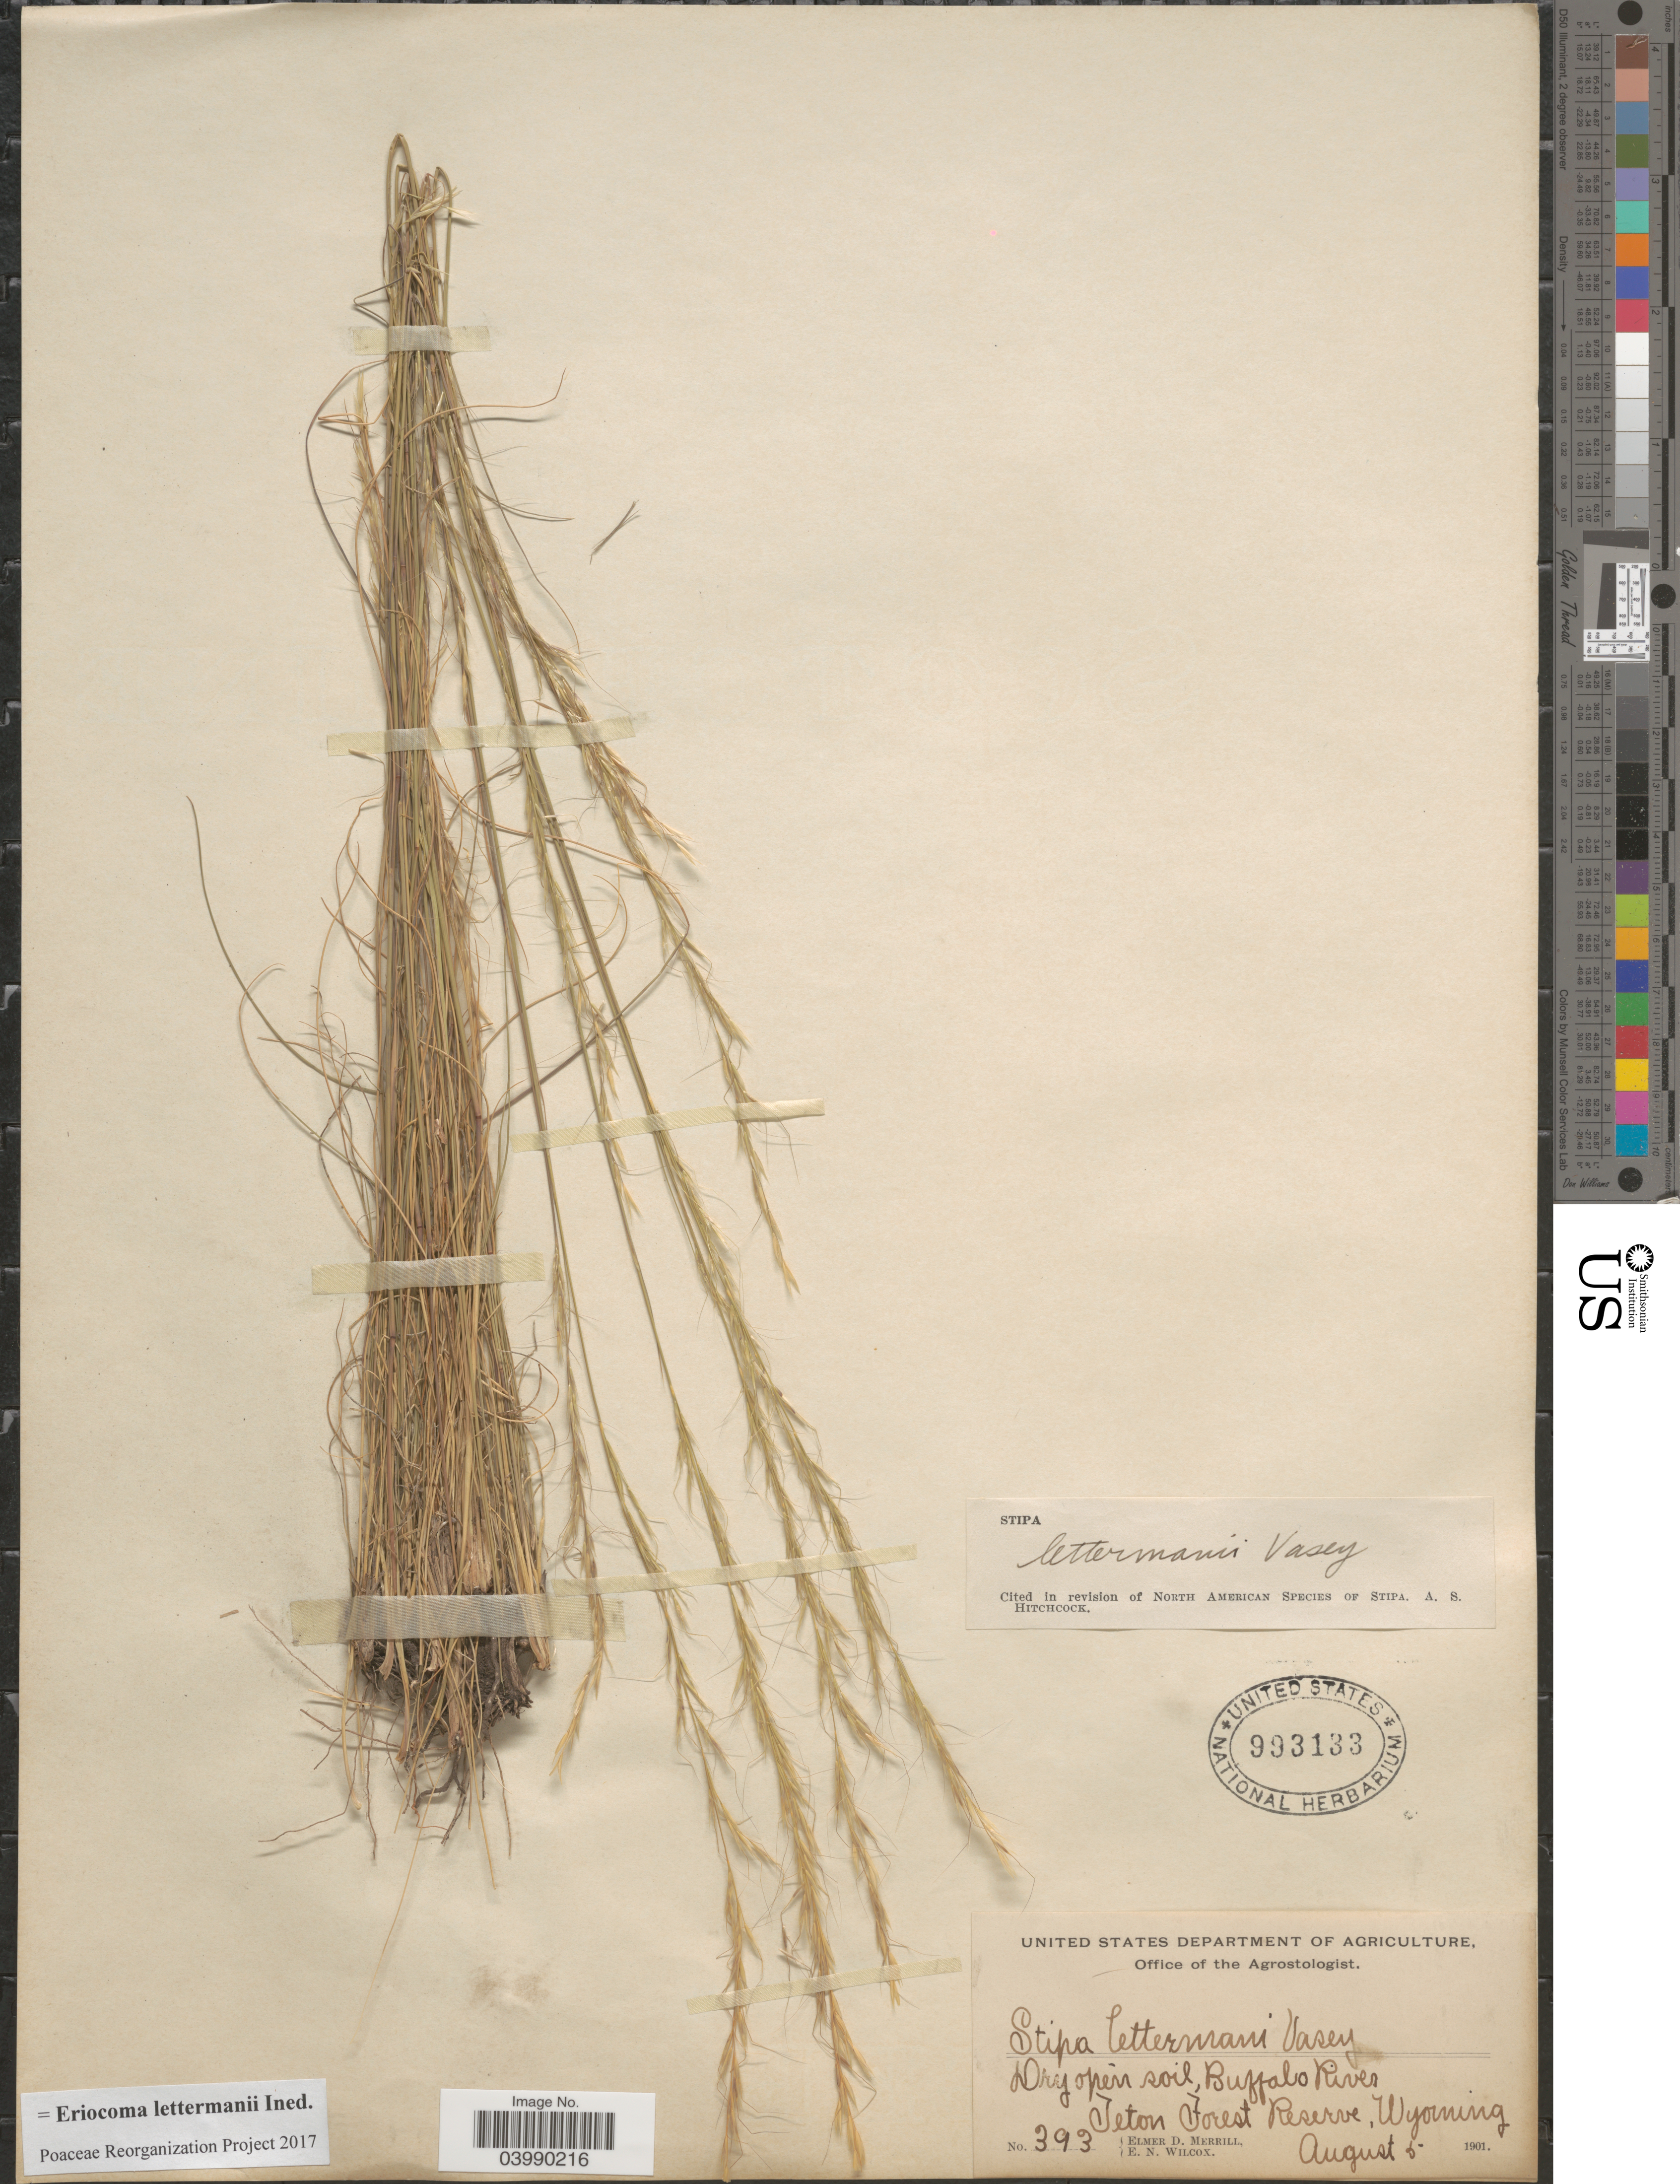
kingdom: Plantae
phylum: Tracheophyta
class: Liliopsida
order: Poales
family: Poaceae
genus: Eriocoma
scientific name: Eriocoma lettermanii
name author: (Vasey) Romasch.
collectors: E. D. Merrill & E. Wilcox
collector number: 393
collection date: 1901-08-05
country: United States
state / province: Wyoming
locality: Buffalo River. Teton Forest Reserve.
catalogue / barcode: US 993133